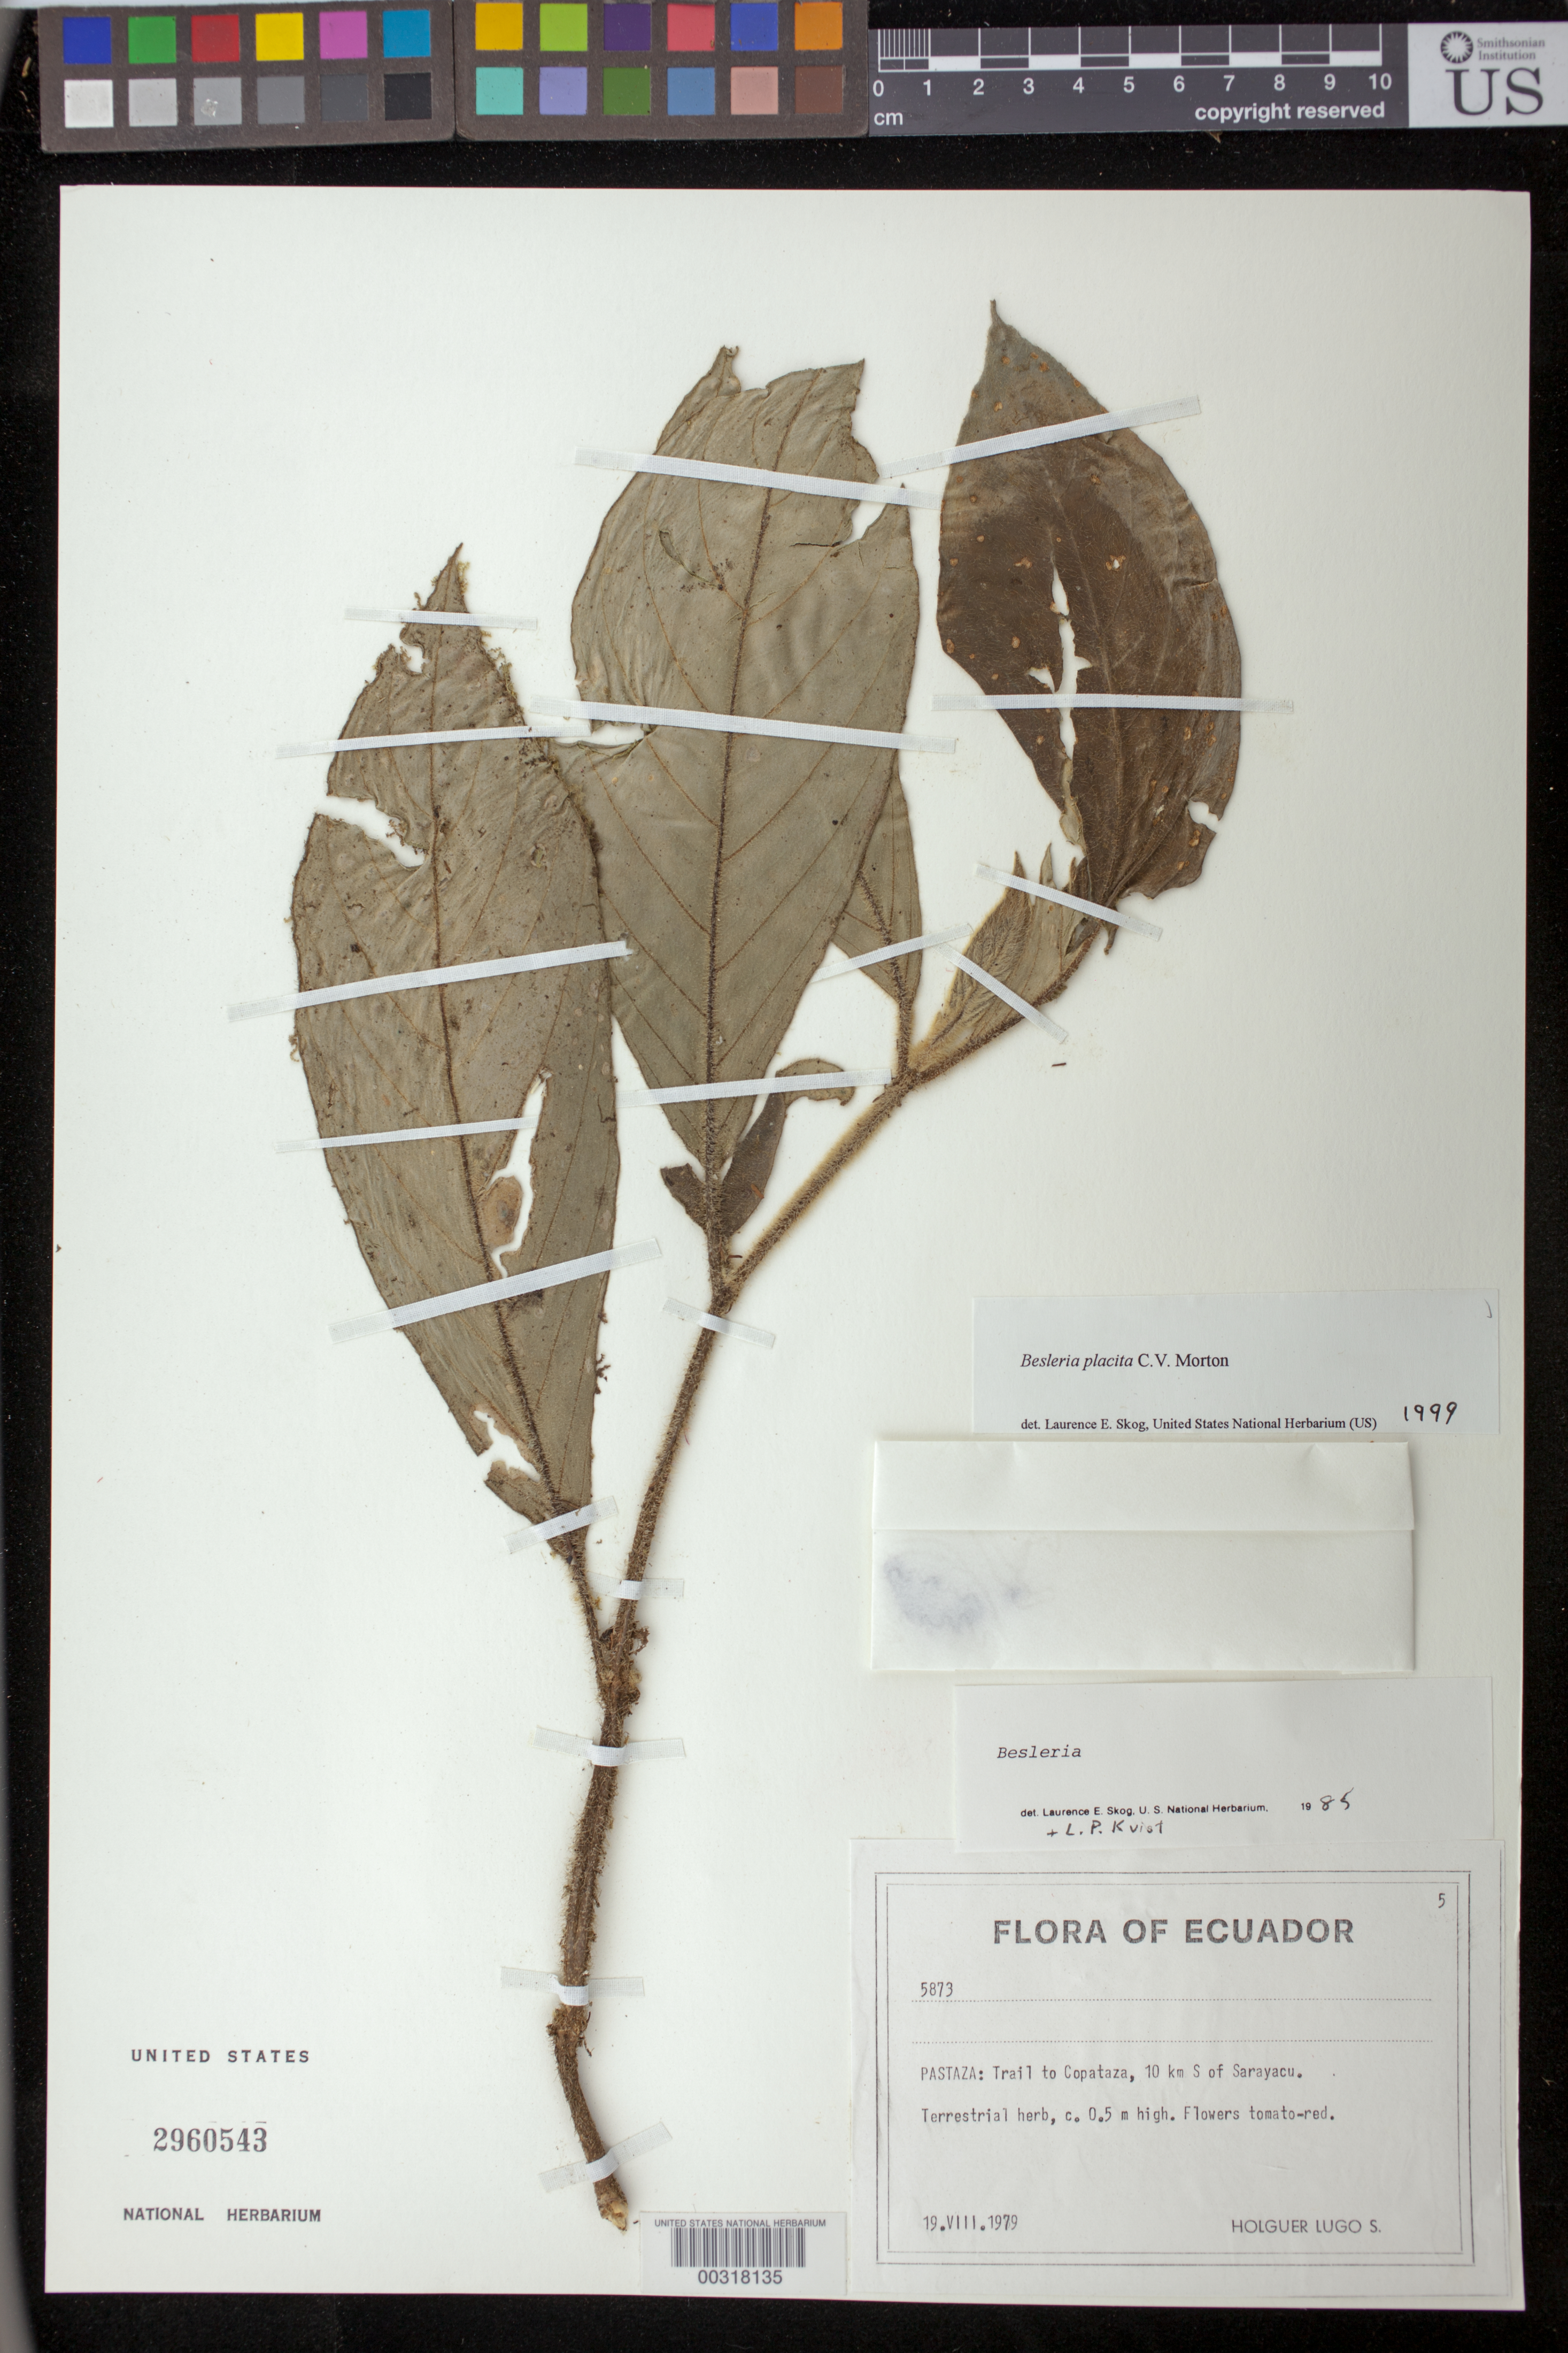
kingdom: Plantae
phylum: Tracheophyta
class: Magnoliopsida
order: Lamiales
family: Gesneriaceae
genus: Besleria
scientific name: Besleria placita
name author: C.V. Morton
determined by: Skog, Laurence E.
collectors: H. Lugo S.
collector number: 5873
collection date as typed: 19 Aug 1979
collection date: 1979-08-19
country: Ecuador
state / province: Pastaza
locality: Trail to Copataza, 10 km S of Sarayacu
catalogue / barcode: US 2960543